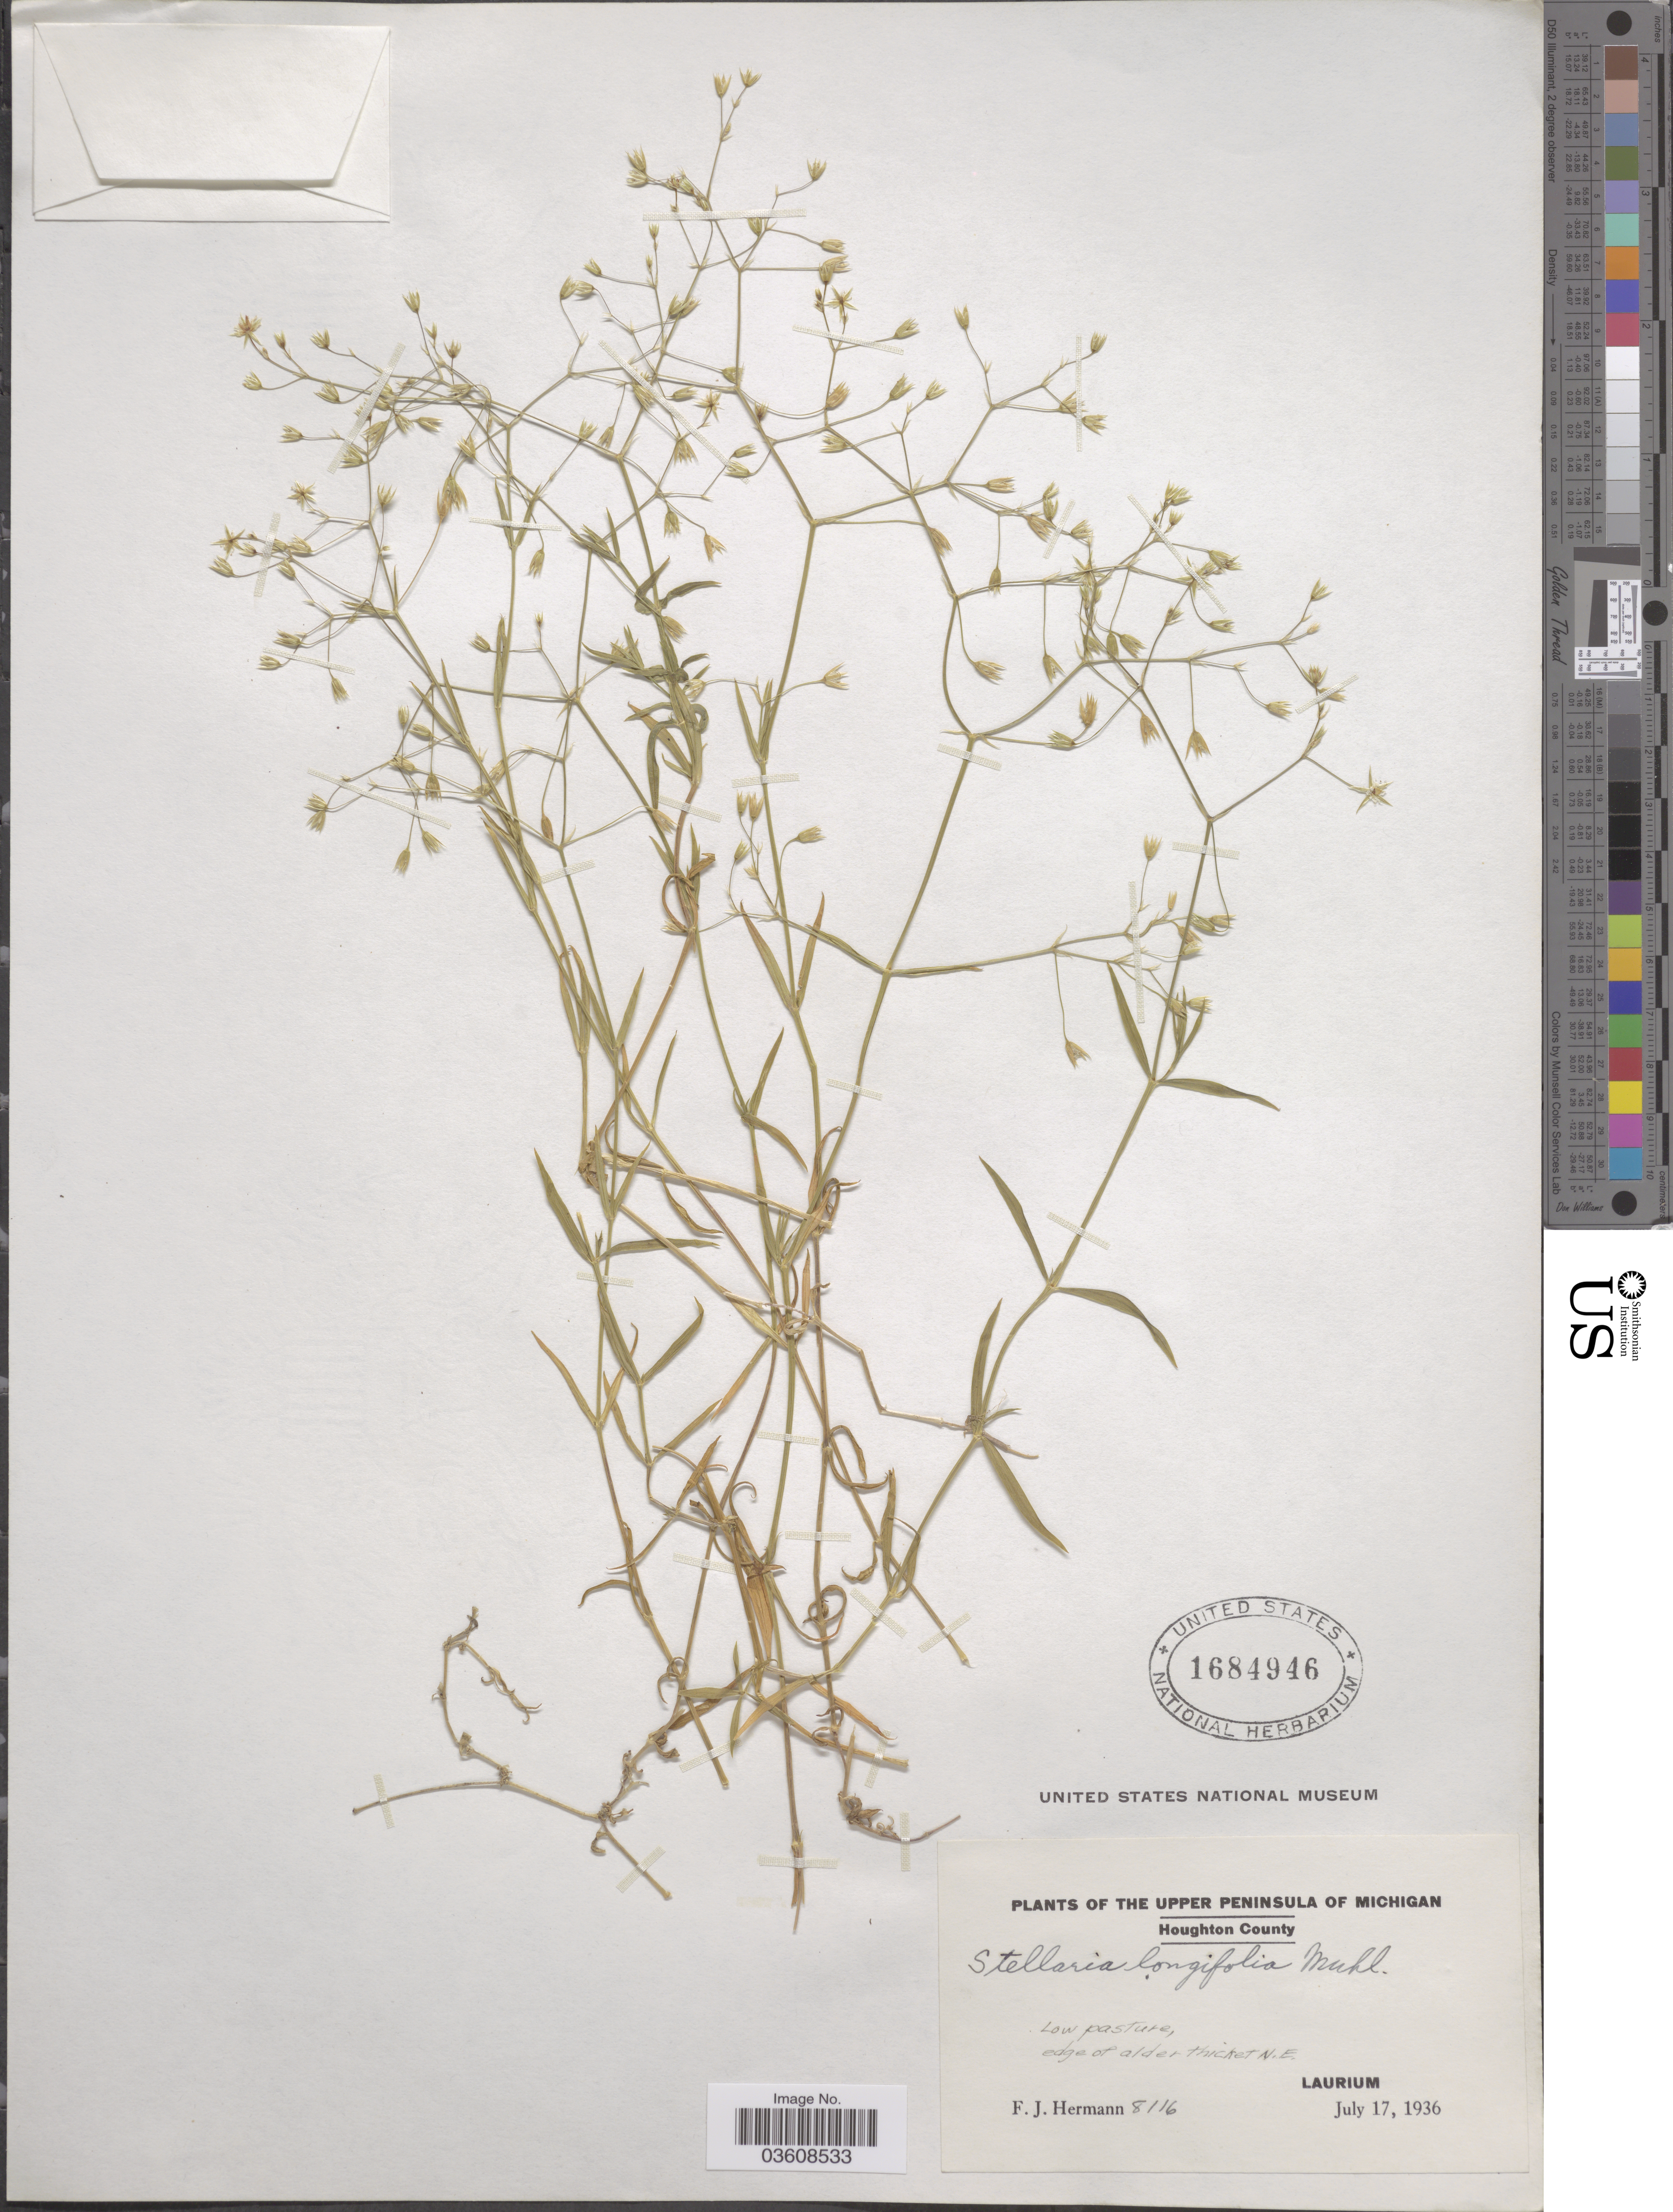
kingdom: Plantae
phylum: Tracheophyta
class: Magnoliopsida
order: Caryophyllales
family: Caryophyllaceae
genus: Stellaria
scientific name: Stellaria longifolia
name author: Muhl. ex Willd.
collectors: F. J. Hermann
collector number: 8116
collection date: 1936-07-17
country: United States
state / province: Michigan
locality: The Upper Peninsula of Michigan. Houghton County. N. E. Laurium.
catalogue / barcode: US 1684946